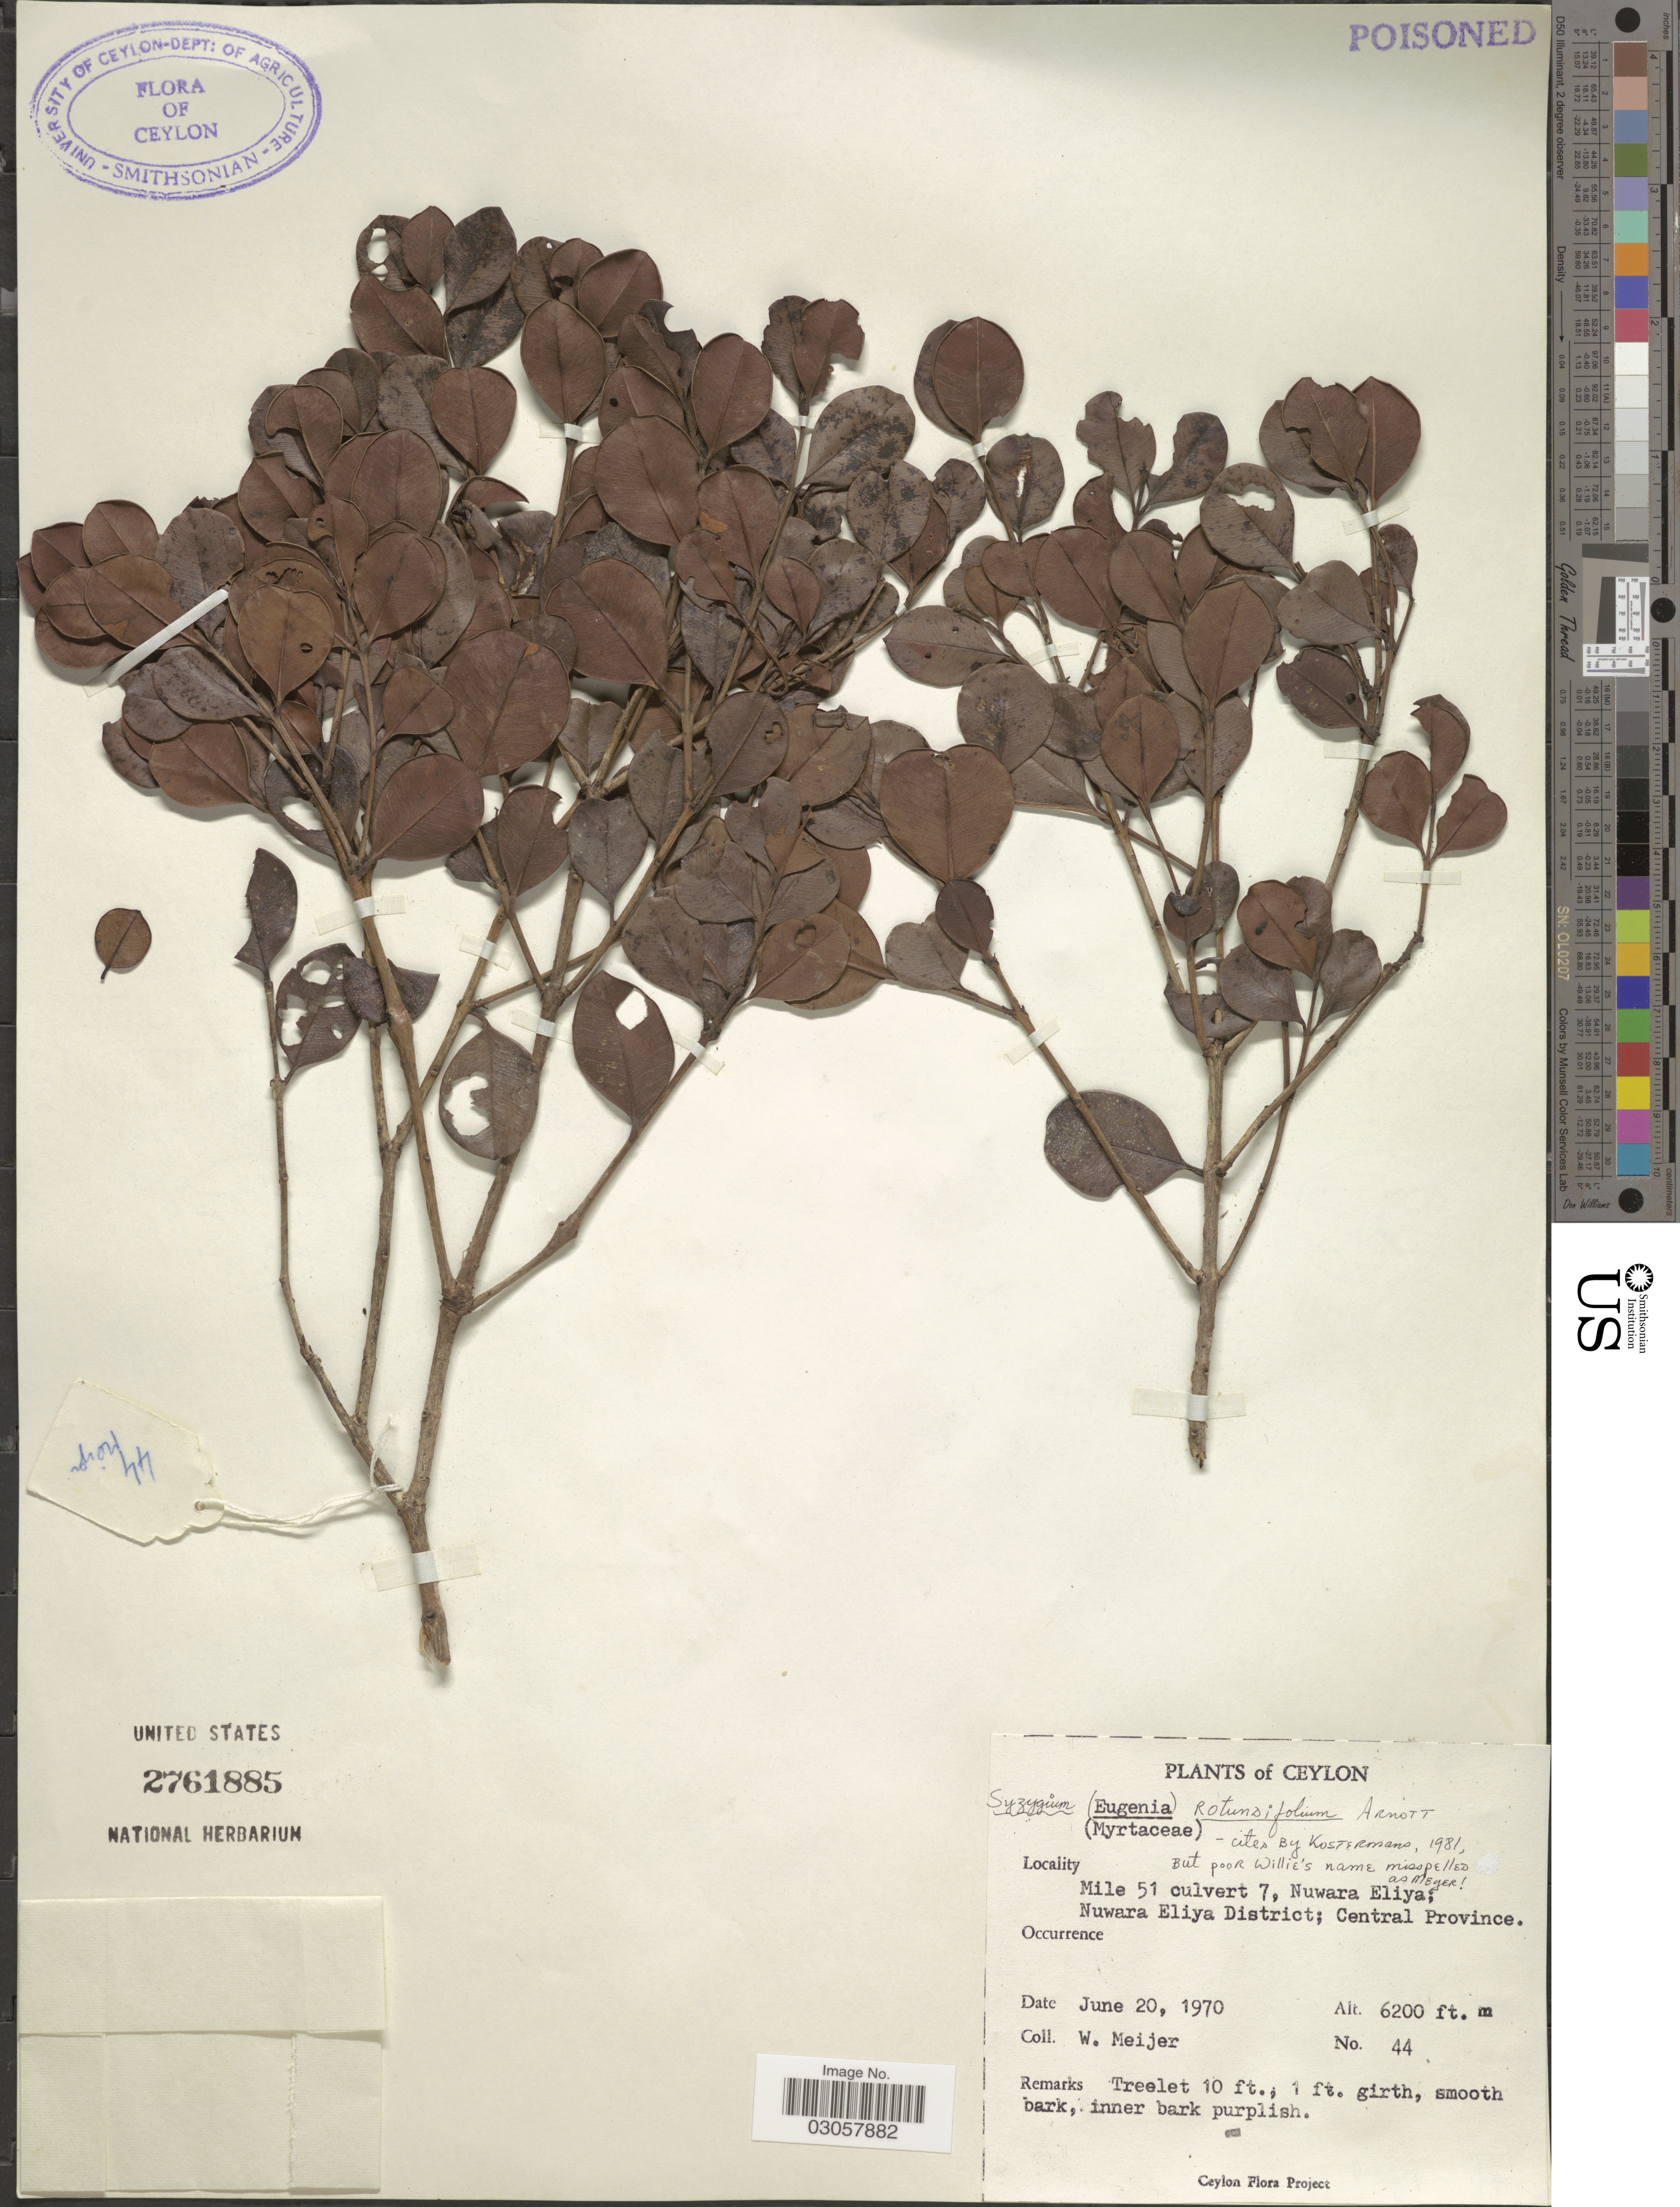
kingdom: Plantae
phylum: Tracheophyta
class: Magnoliopsida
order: Myrtales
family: Myrtaceae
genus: Syzygium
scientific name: Syzygium rotundifolium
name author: Arn.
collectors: W. Meijer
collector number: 44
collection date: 1970-06-20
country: Sri Lanka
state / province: Central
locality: Ceylon. Mile 51 culvert 7, Nuwara Eliya; Nuwara Eliya District.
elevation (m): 1890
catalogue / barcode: US 2761885